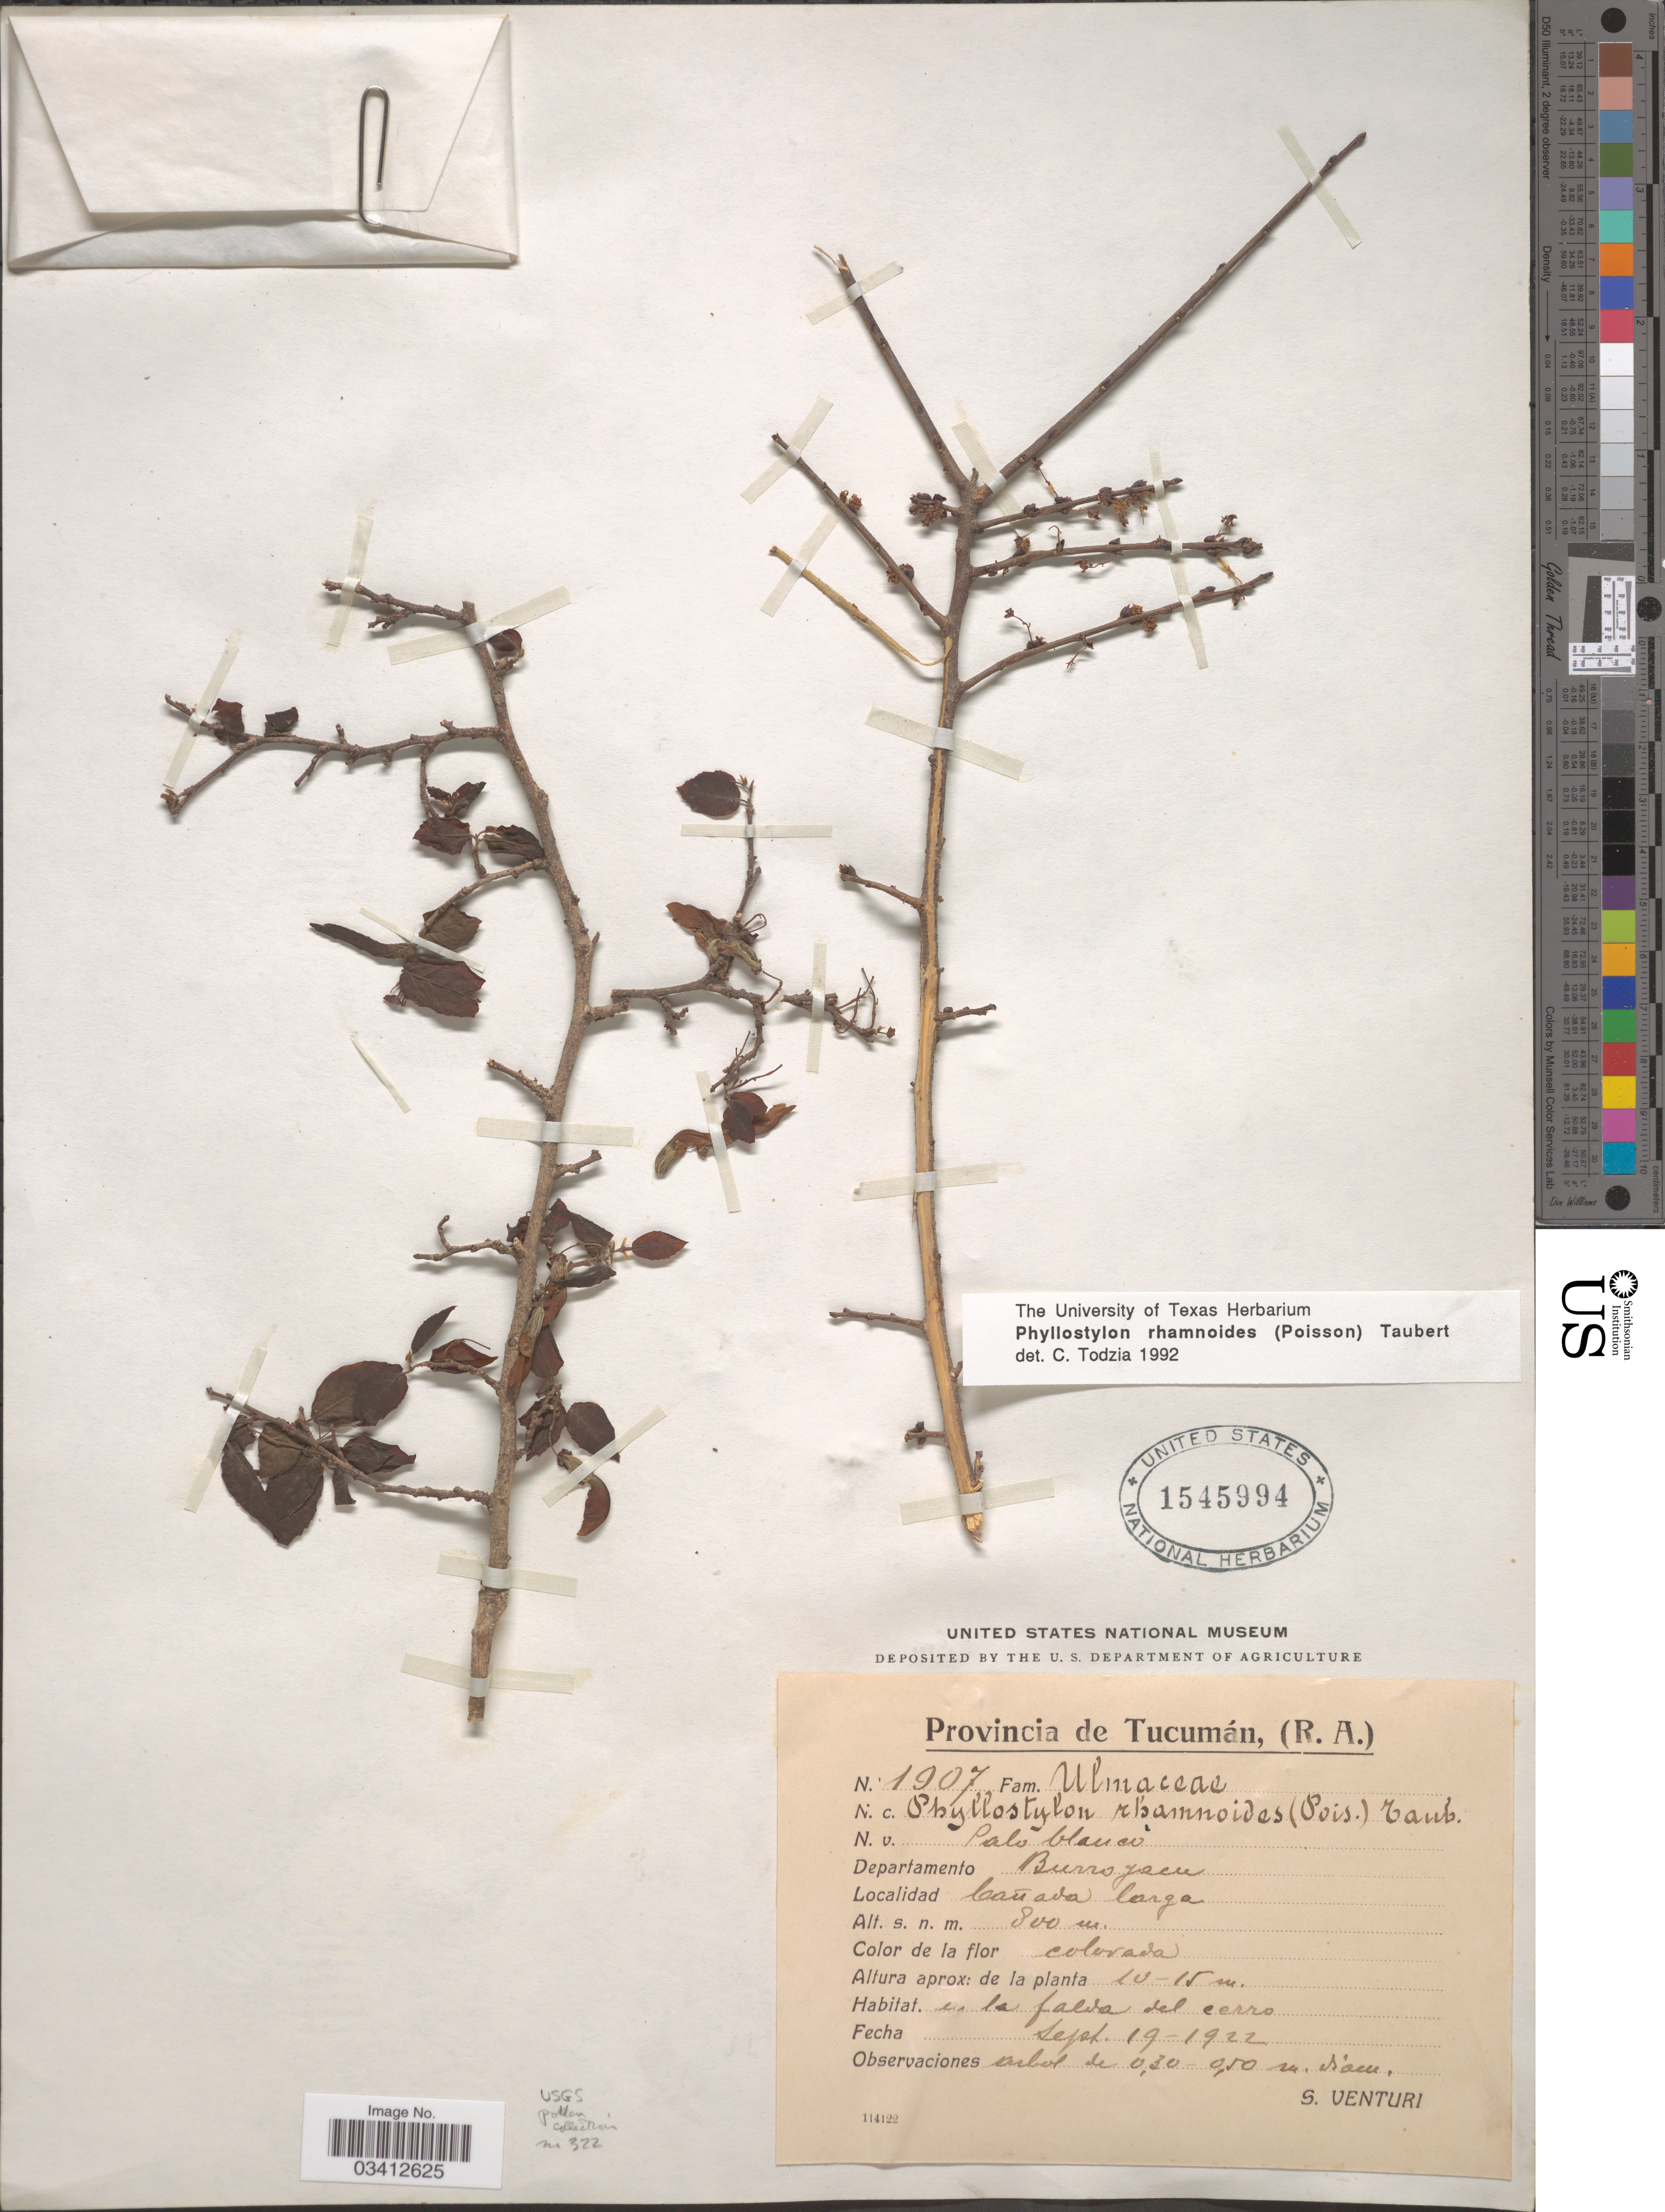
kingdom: Plantae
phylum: Tracheophyta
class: Magnoliopsida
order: Rosales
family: Ulmaceae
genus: Phyllostylon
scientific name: Phyllostylon rhamnoides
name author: (J. Poiss.) Taub.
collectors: S. Venturi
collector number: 1907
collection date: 1922-09-19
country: Argentina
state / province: Tucuman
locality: Departamento Burrojacu. Cañada larga.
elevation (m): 800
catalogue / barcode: US 1545994